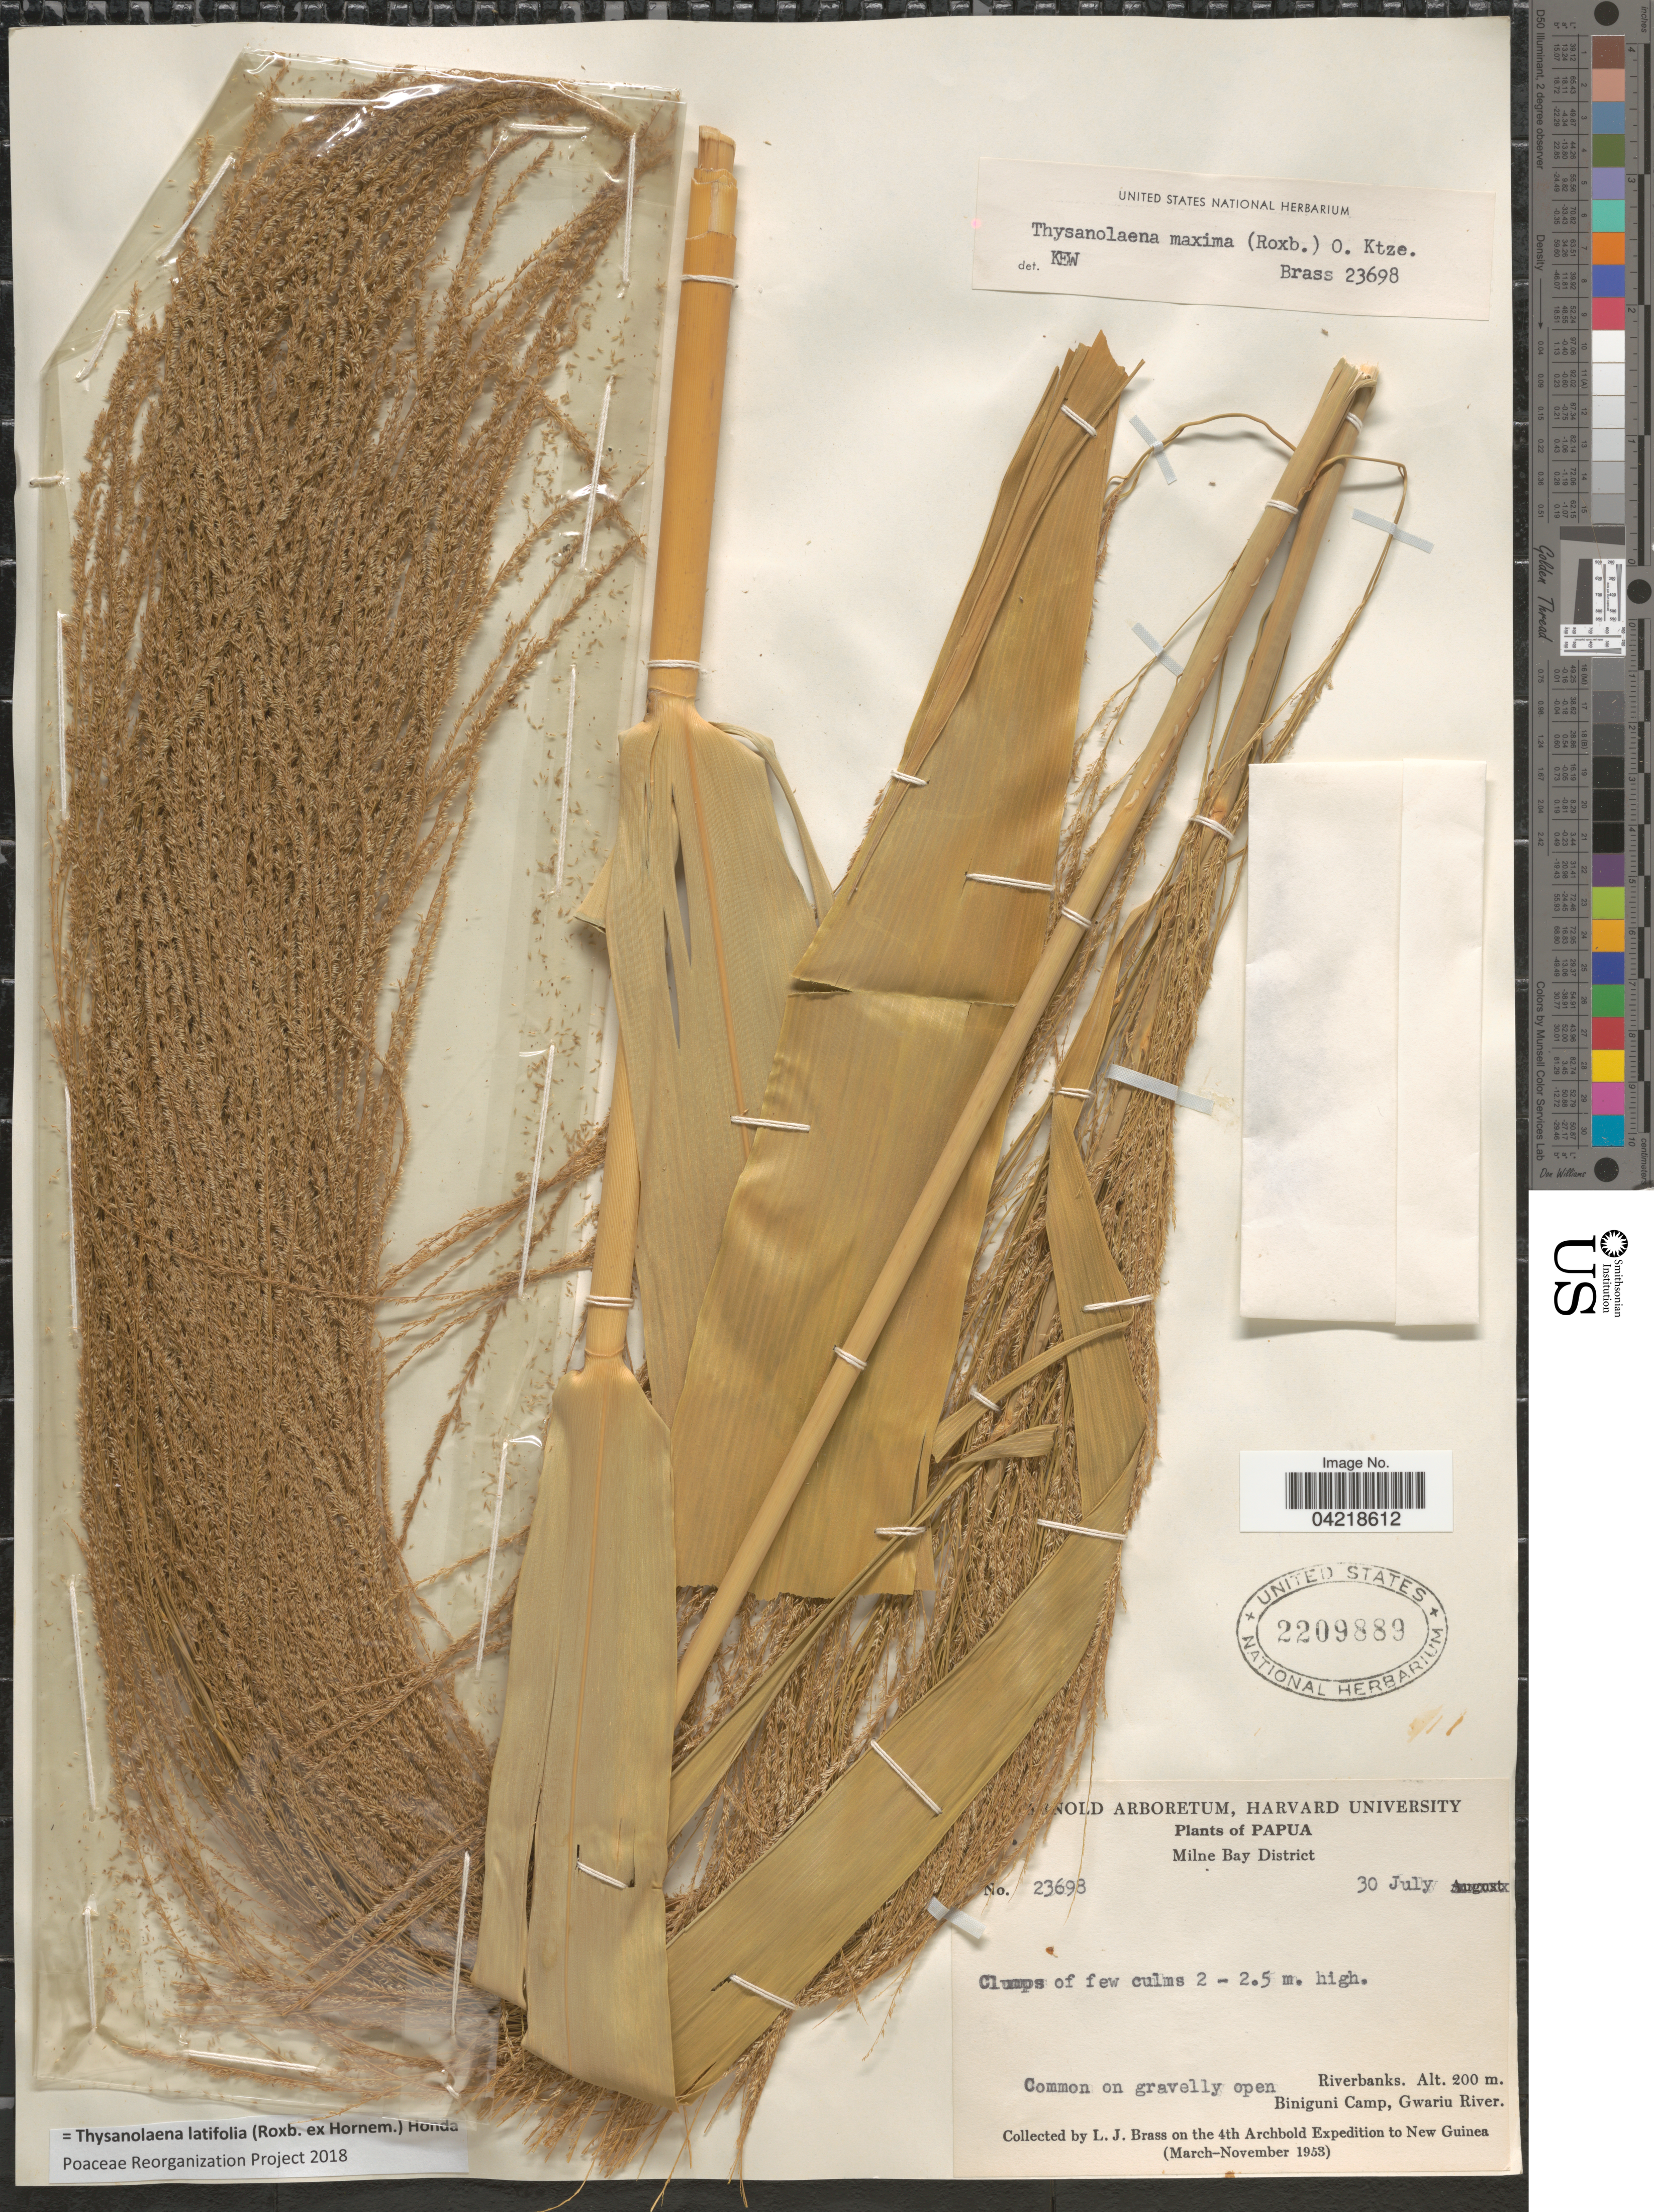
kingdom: Plantae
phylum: Tracheophyta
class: Liliopsida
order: Poales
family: Poaceae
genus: Thysanolaena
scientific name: Thysanolaena latifolia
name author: (Roxb. ex Hornem.) Honda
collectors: L. J. Brass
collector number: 23698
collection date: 1953-07-30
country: Papua New Guinea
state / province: Milne Bay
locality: Milne Bay District. Biniguni Camp, Gwariu River. On the 4th Archbold Expedition to New Guinea (March-November 1953).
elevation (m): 200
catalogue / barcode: US 2209889